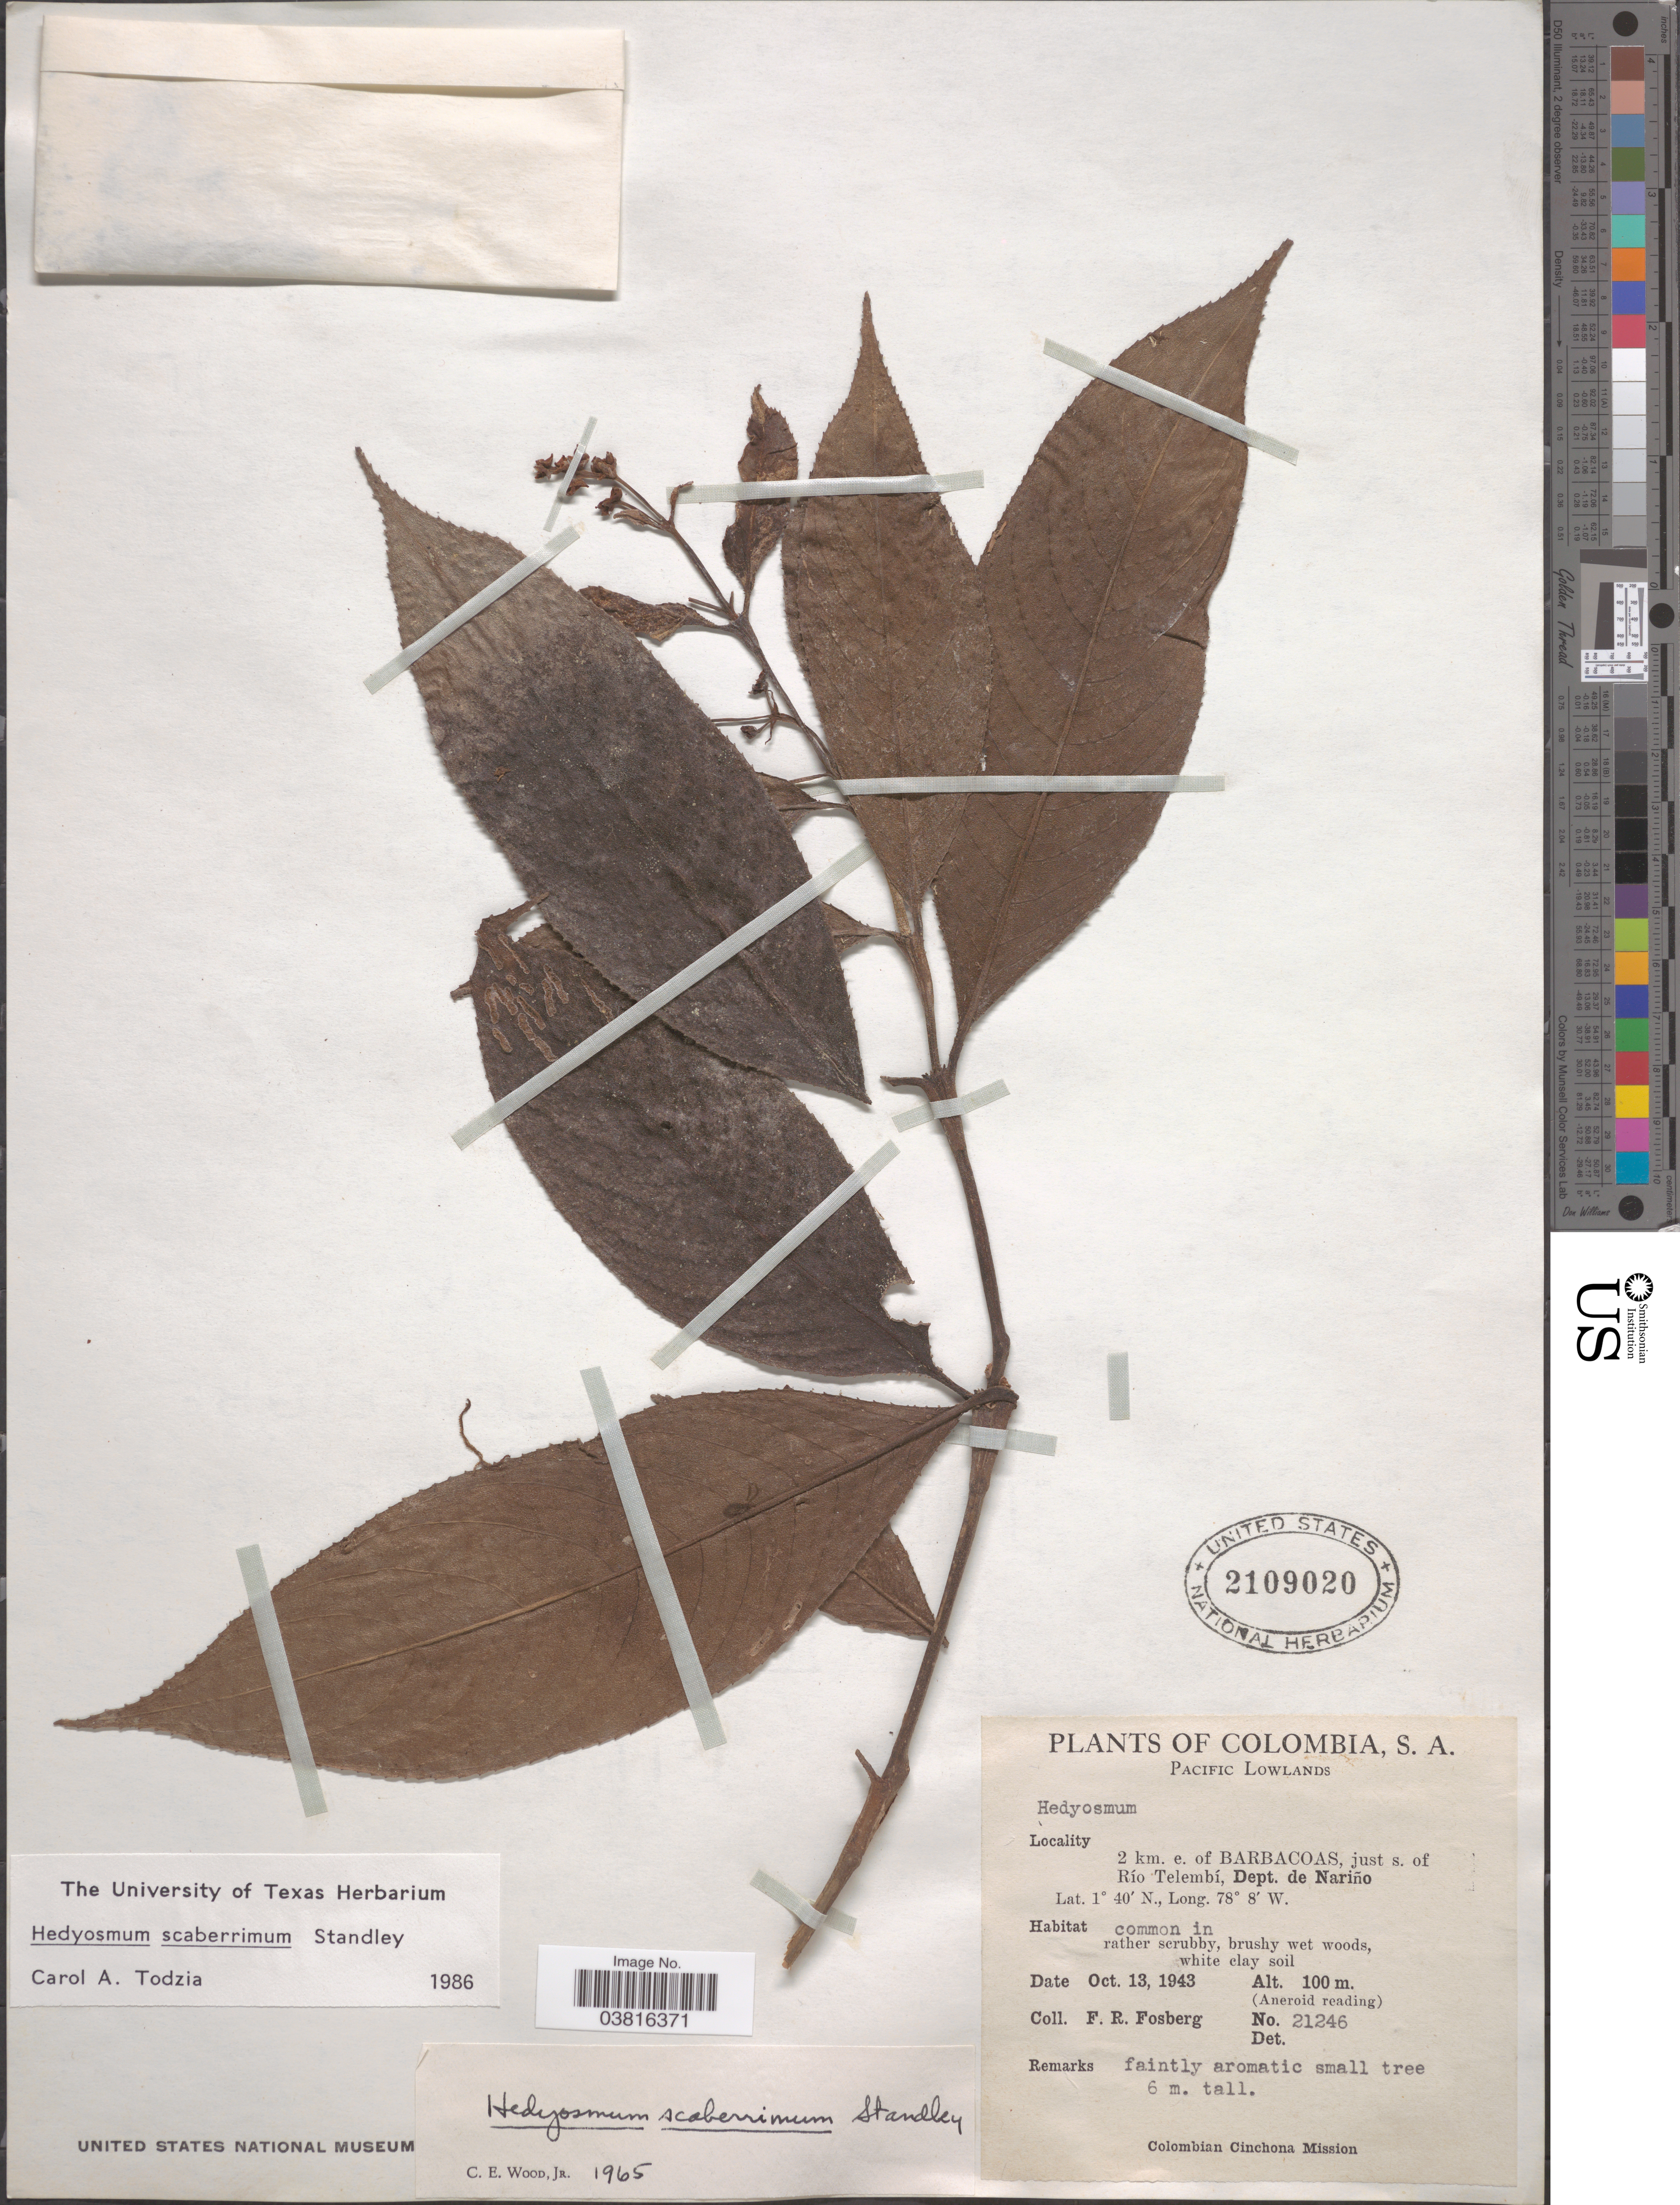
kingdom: Plantae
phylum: Tracheophyta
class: Magnoliopsida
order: Chloranthales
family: Chloranthaceae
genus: Hedyosmum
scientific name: Hedyosmum scaberrimum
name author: Standl.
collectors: F. R. Fosberg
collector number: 21246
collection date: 1943-10-13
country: Colombia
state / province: Nariño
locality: Pacific Lowlands. 2 km. e. of Barbacoas, just s. of Río Telembí, Dept. de Nariño.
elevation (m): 100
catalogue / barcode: US 2109020